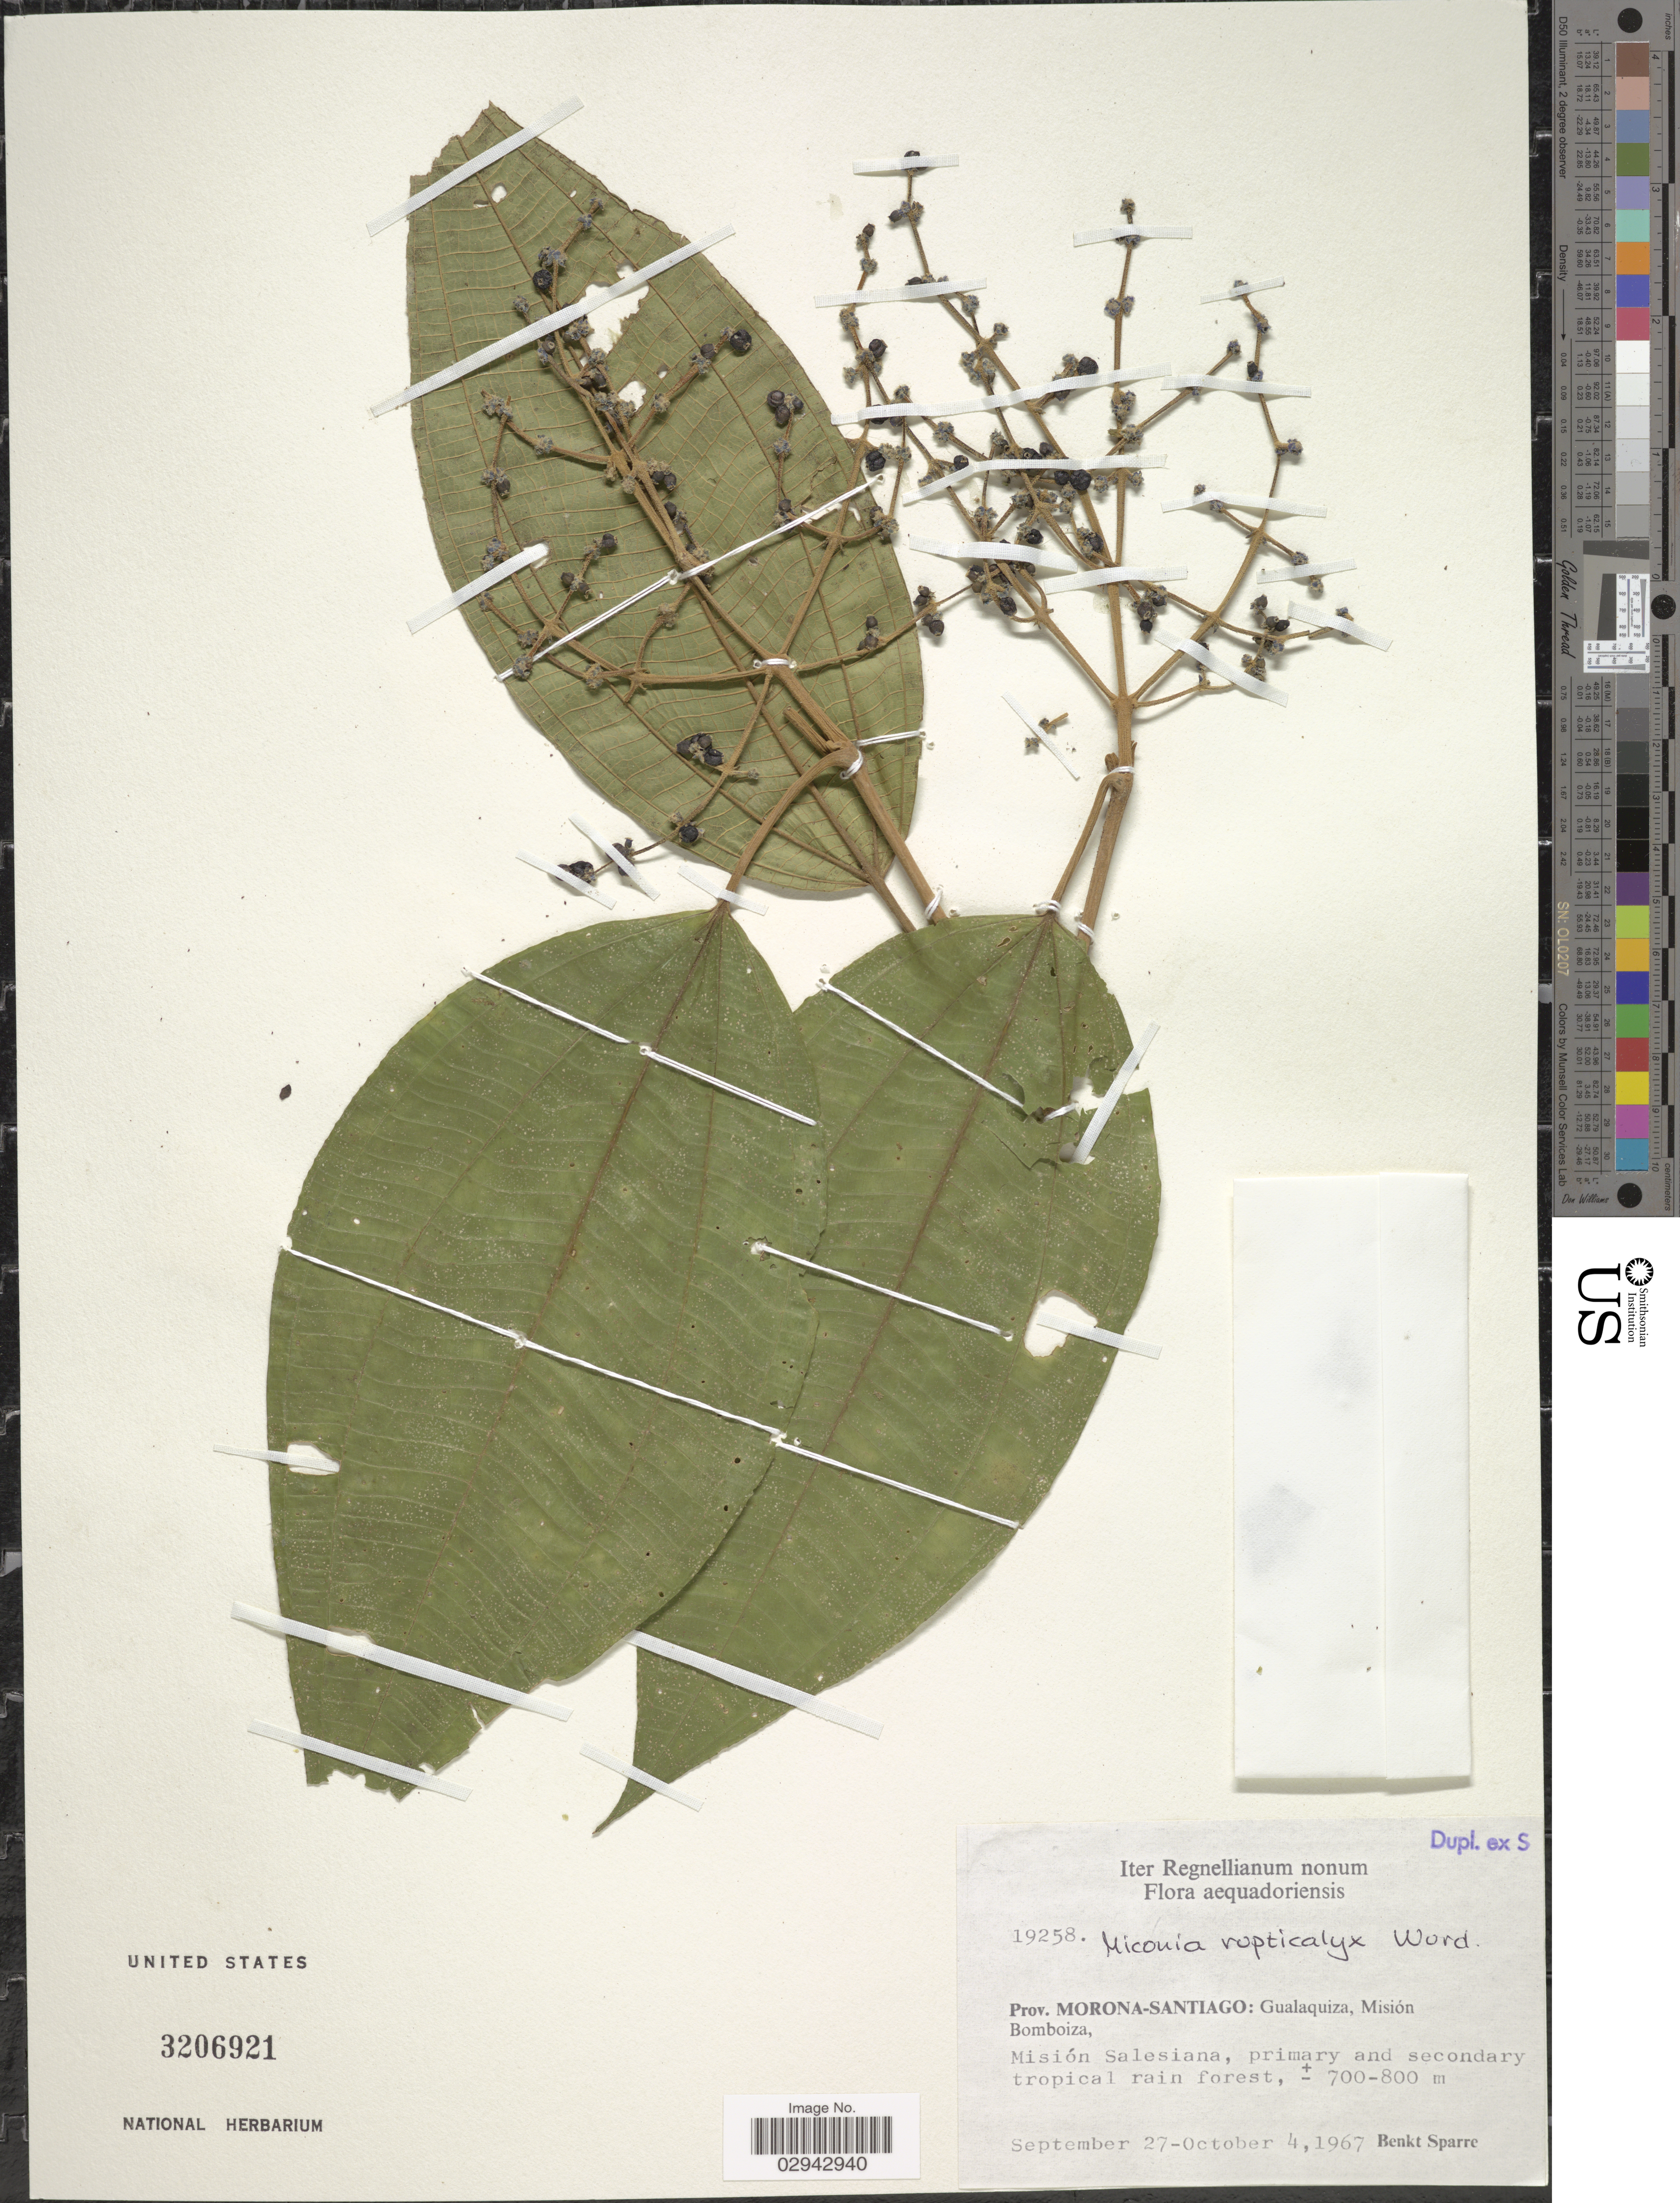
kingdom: Plantae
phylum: Tracheophyta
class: Magnoliopsida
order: Myrtales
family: Melastomataceae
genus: Miconia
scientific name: Miconia rupticalyx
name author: Wurdack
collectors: B. Sparre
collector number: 19258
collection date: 1967-09-27/1967-10-04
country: Ecuador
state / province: Morona-Santiago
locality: Gualaquiza, Misión Bomboiza. Misión Salesiana.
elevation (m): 700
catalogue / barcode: US 3206921